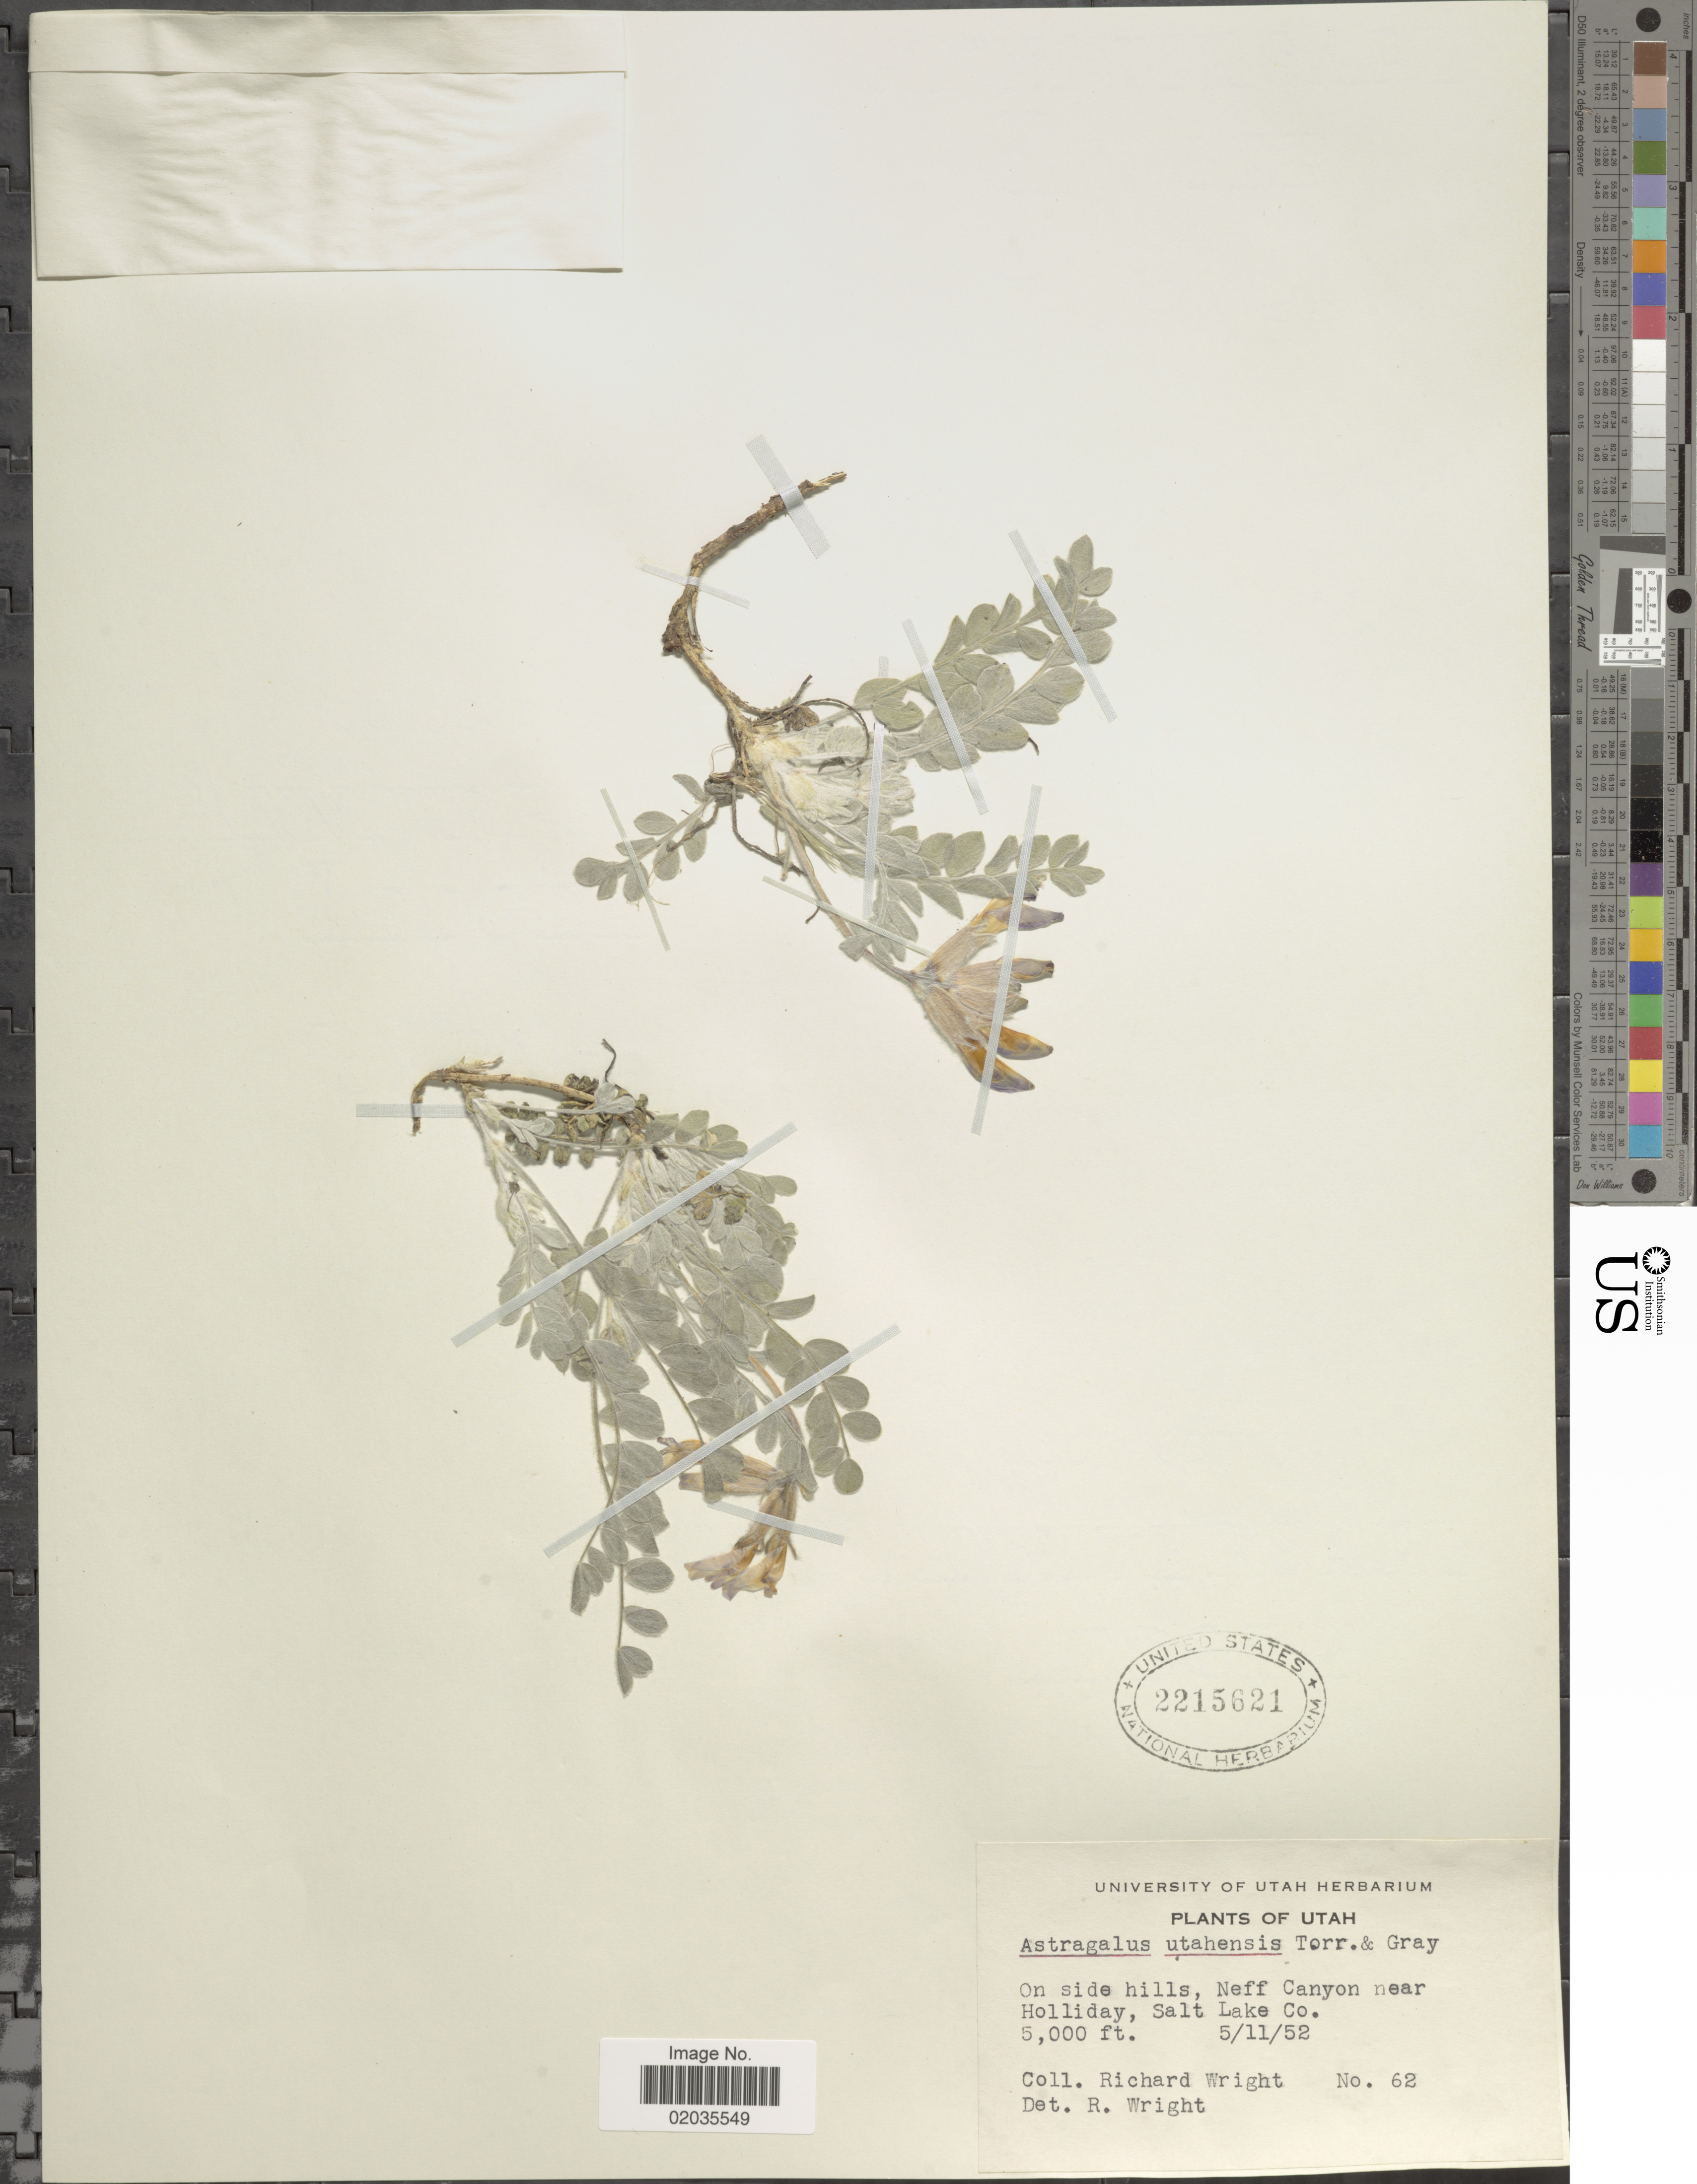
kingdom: Plantae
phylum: Tracheophyta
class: Magnoliopsida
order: Fabales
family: Fabaceae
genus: Astragalus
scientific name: Astragalus utahensis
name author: (Torr.) Torr. & A. Gray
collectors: R. G. Wright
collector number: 62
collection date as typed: Transcribed d/m/y: 11/5/52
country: United States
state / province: Utah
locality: Neff Canyon near Holliday, Salt Lake Co.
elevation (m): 1524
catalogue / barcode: US 2215621